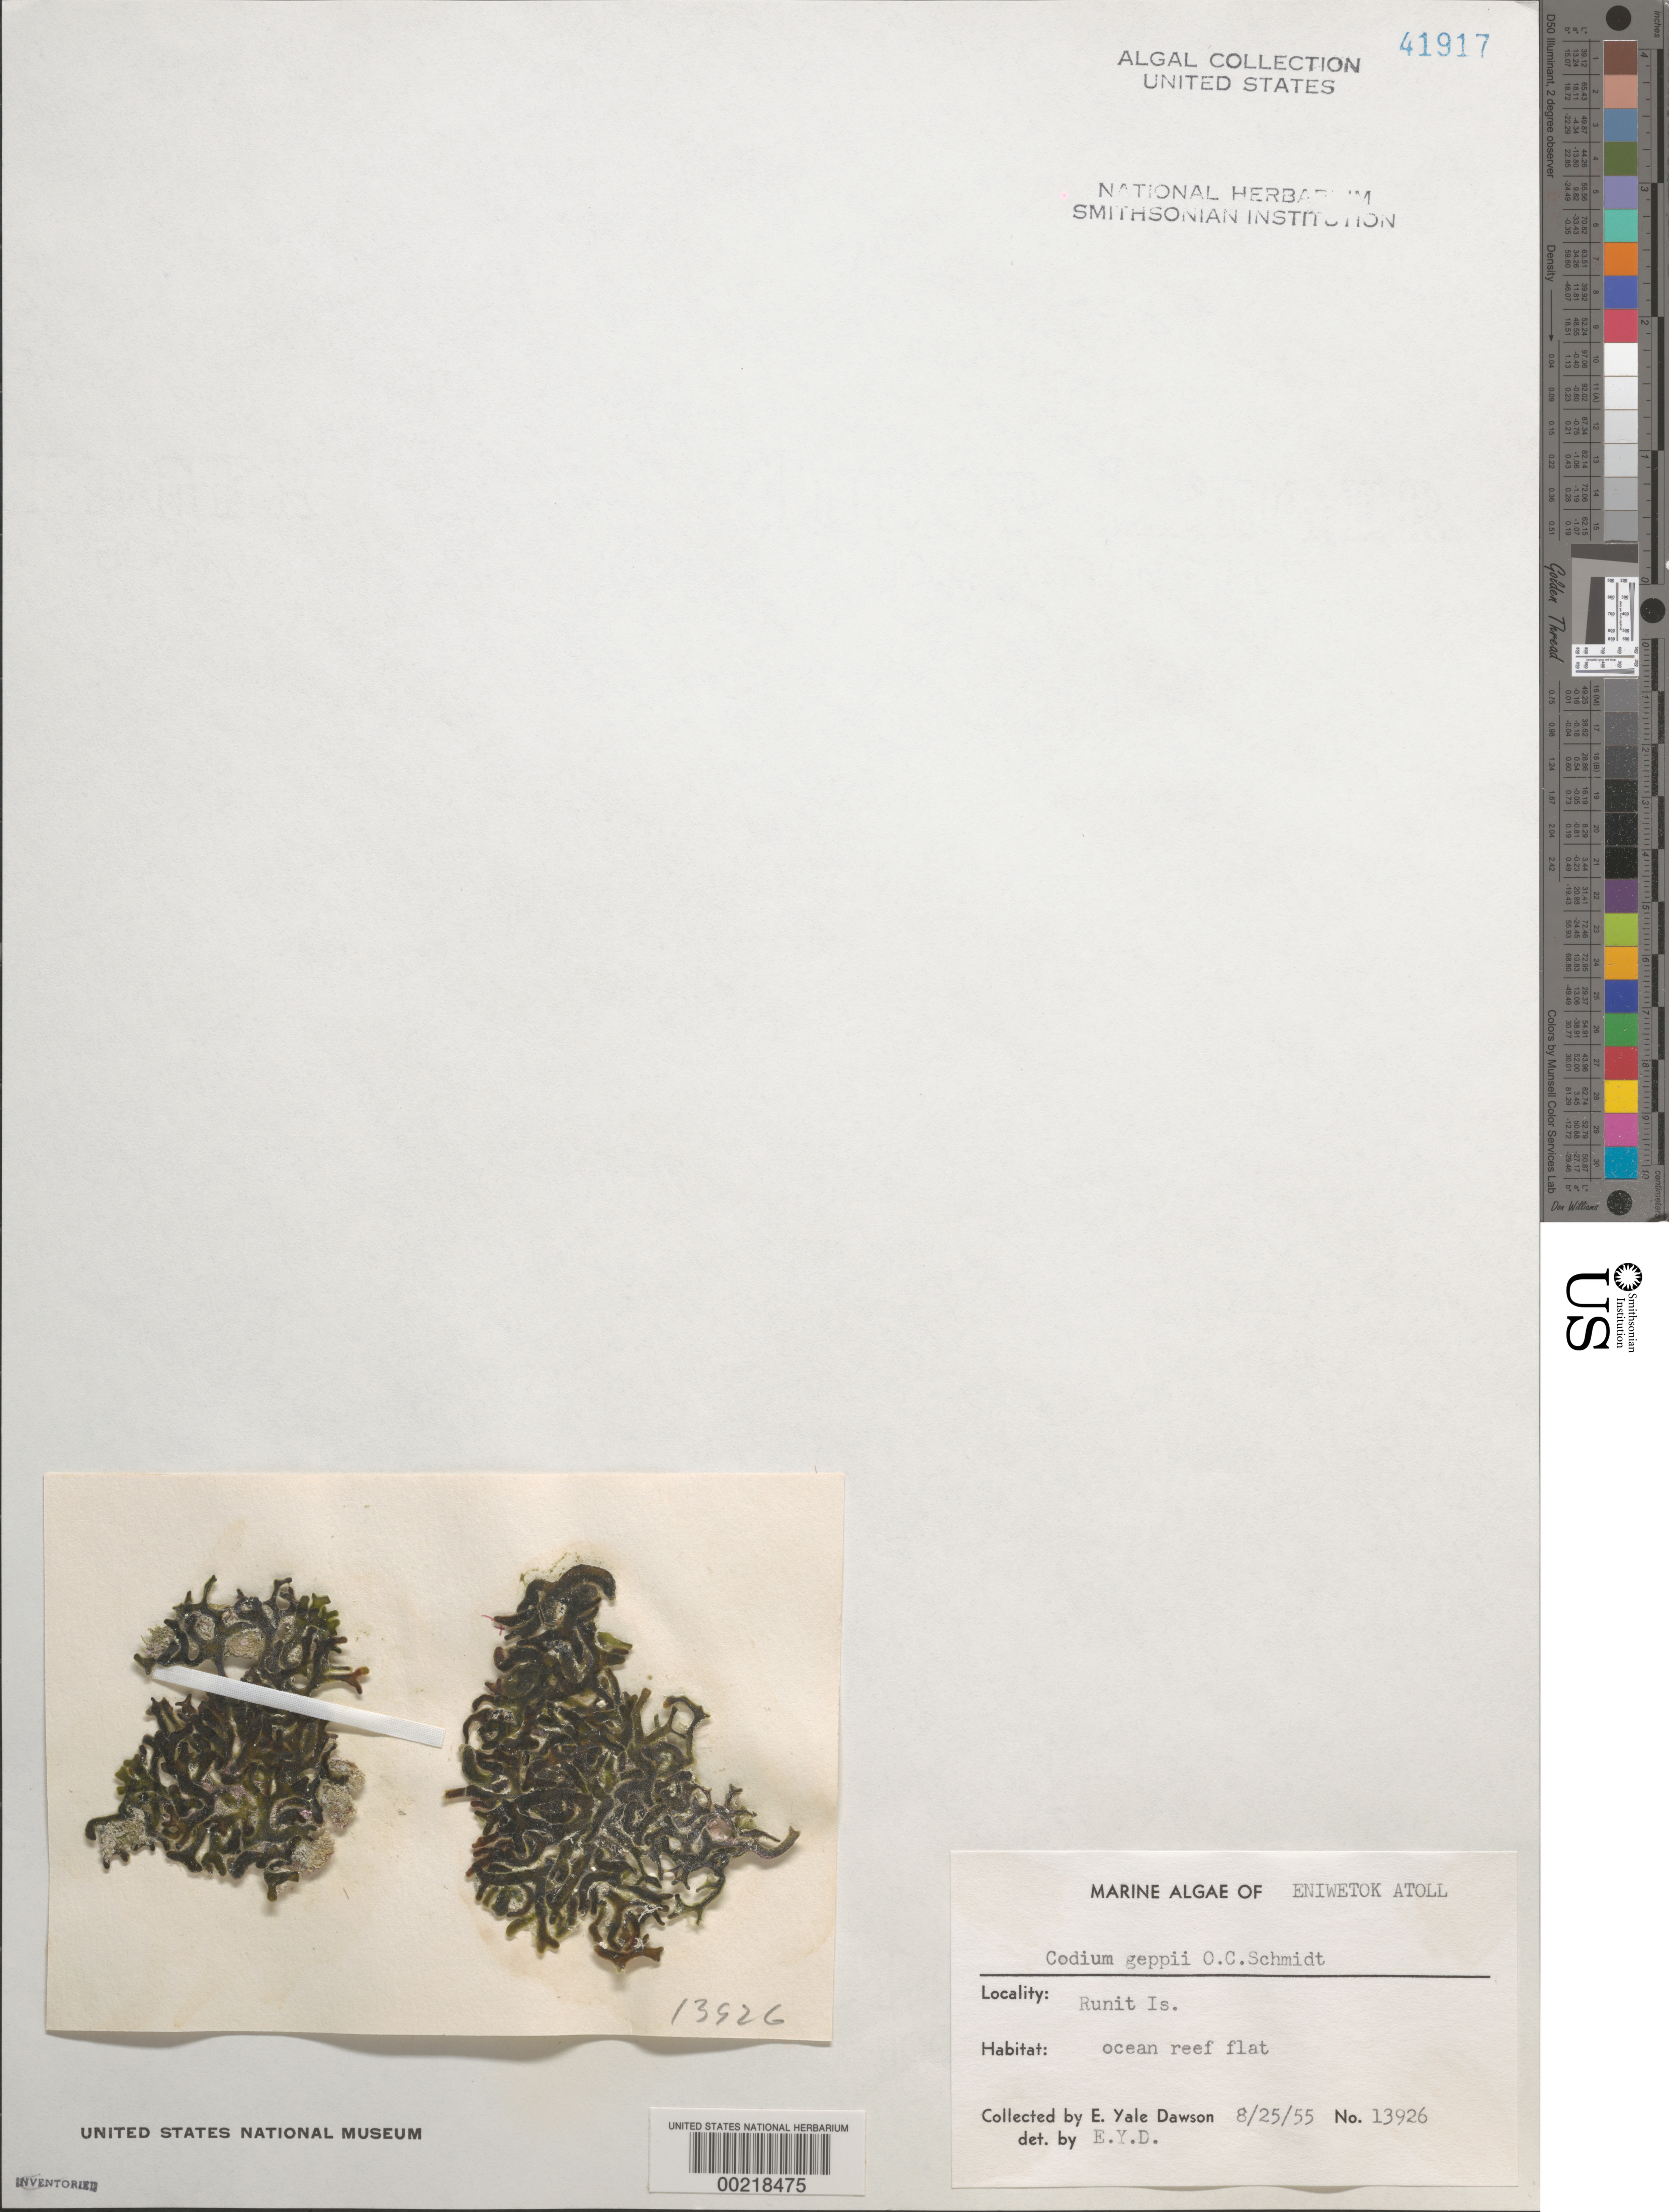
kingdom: Plantae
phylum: Chlorophyta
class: Ulvophyceae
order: Bryopsidales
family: Codiaceae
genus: Codium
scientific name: Codium geppii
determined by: Dawson, E. Y.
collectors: E. Y. Dawson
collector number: EYD 13926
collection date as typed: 25 Aug 1955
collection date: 1955-08-25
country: Marshall Islands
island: Enewetak [Eniwetok] Atoll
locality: Runit Islet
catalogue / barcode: US 41917